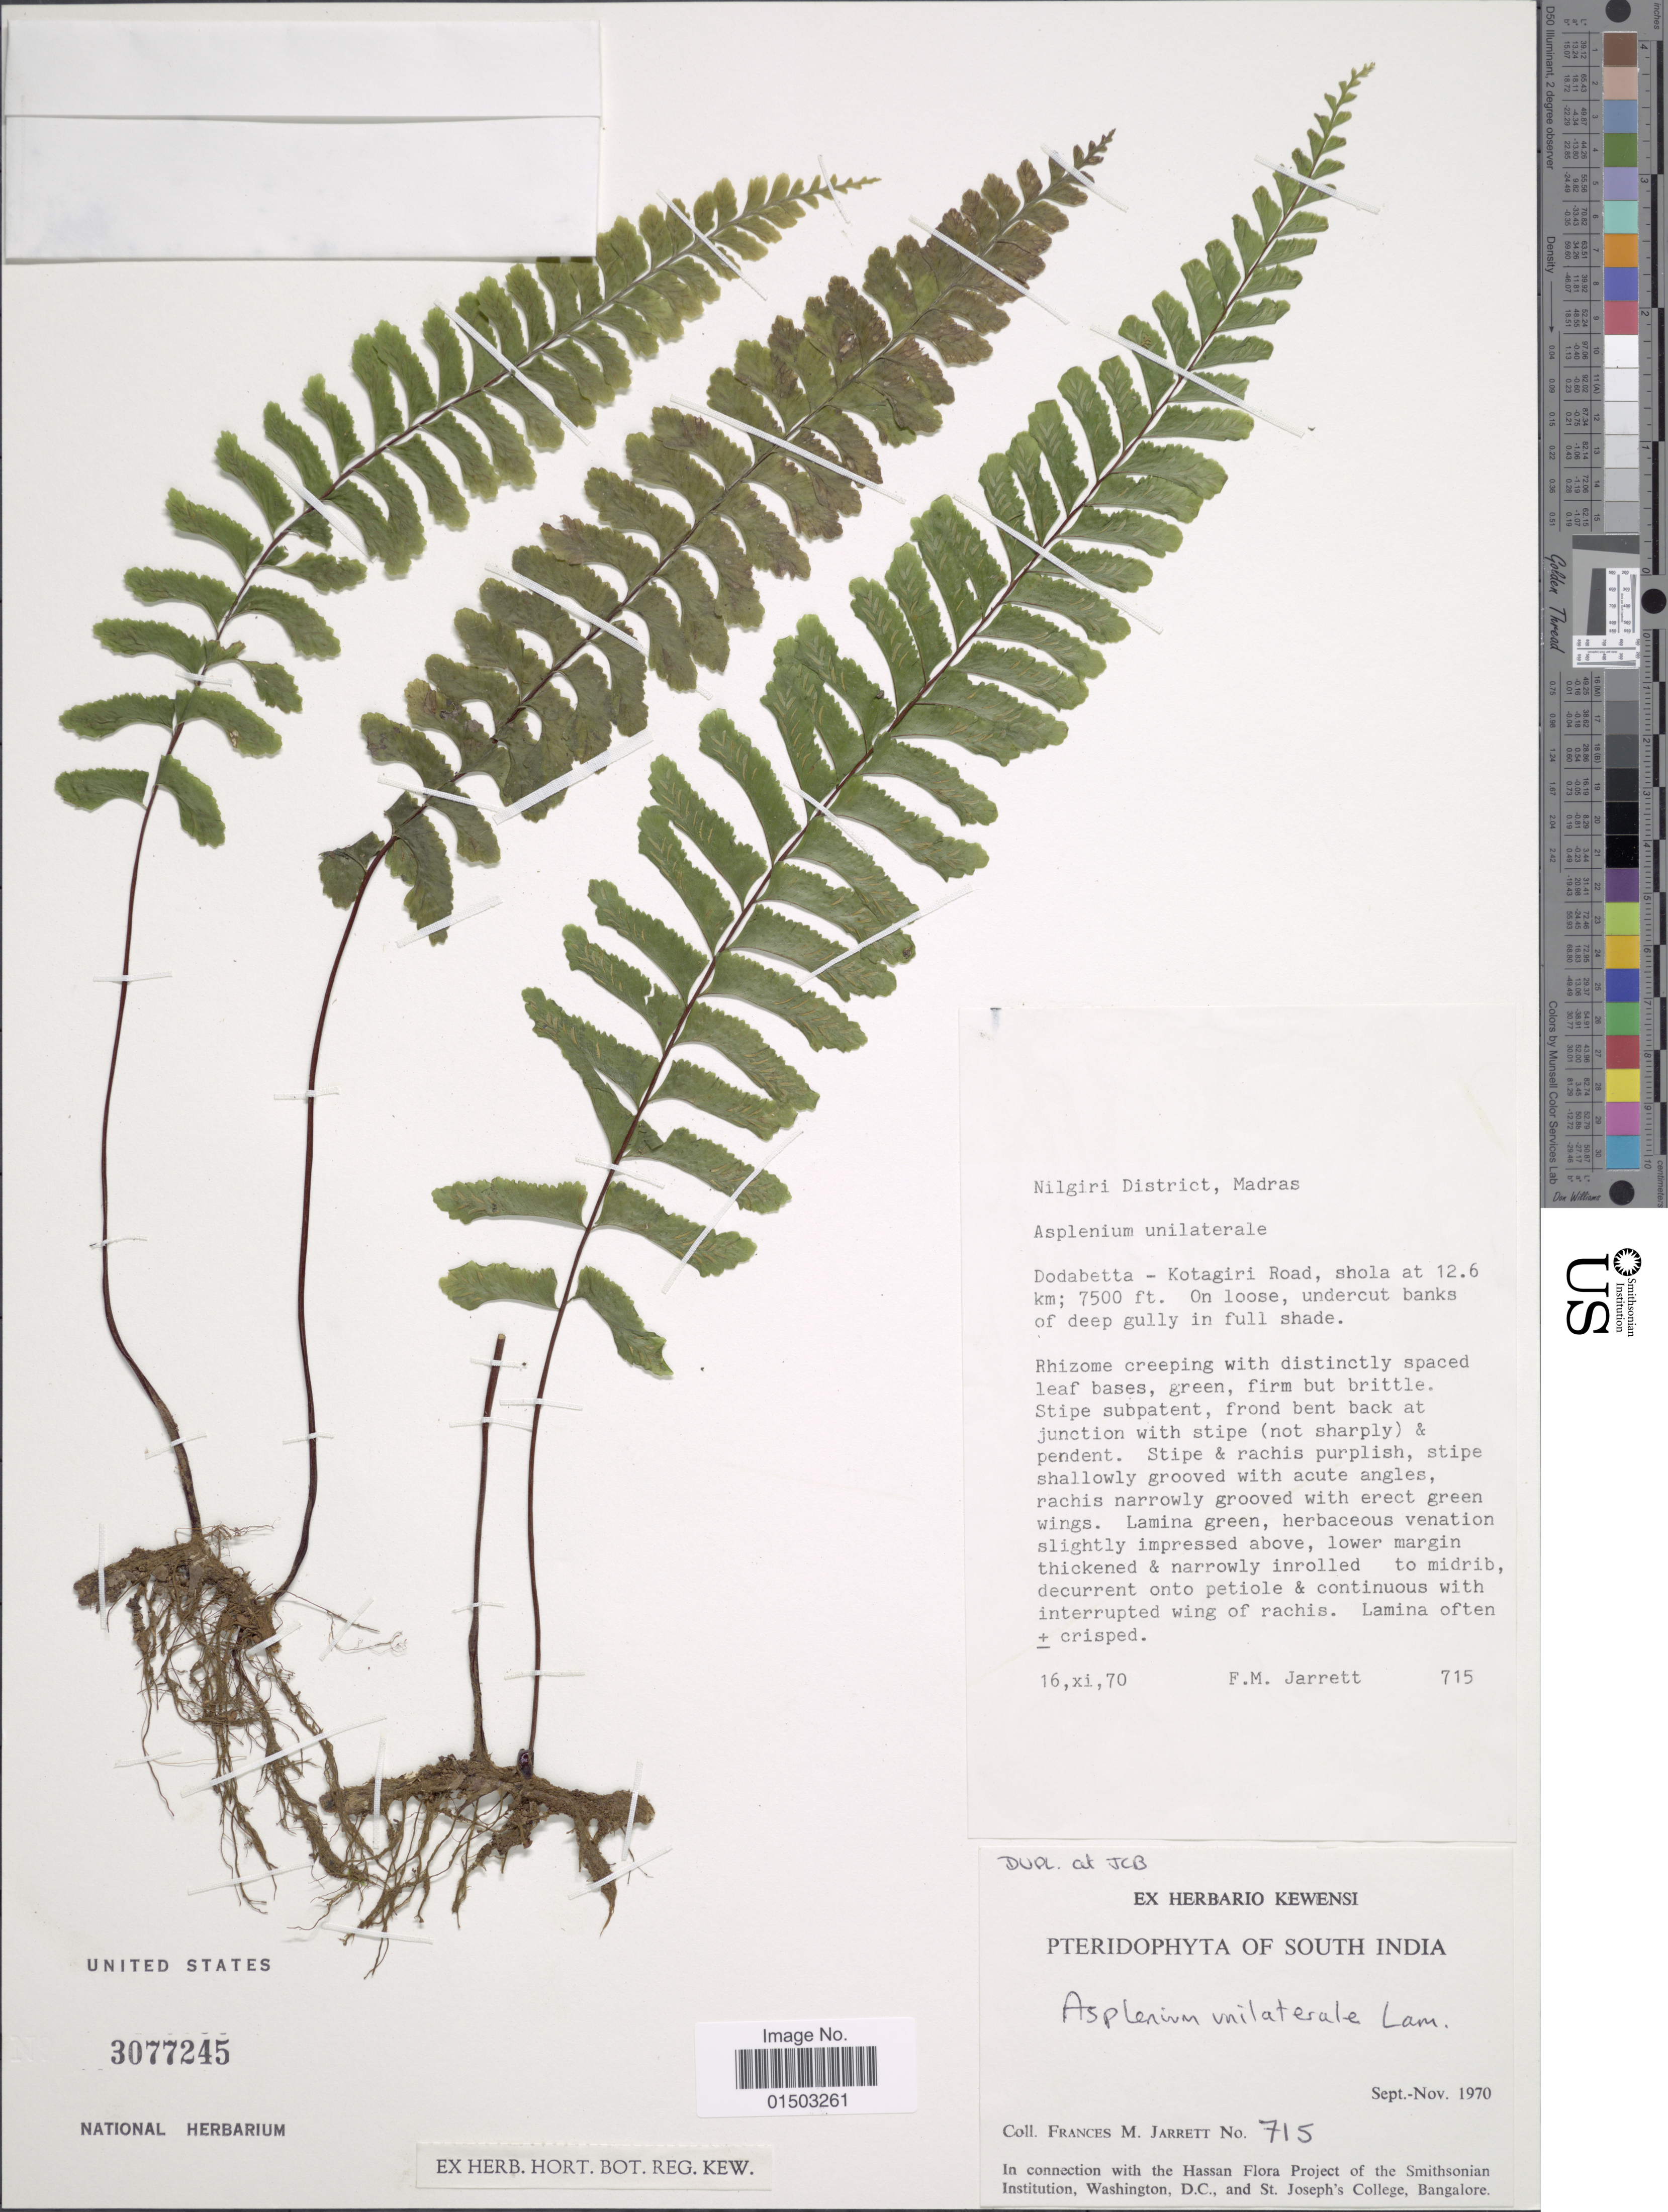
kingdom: Plantae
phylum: Tracheophyta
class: Polypodiopsida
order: Polypodiales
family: Aspleniaceae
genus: Hymenasplenium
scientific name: Hymenasplenium unilaterale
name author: (Lam.) Hayata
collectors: F. M. Jarrett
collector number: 715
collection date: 1970-11-16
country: India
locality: Nilgiri District, Madras. Dodabetta - Kotagiri Road, shola at 12.6 km. South India.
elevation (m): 2286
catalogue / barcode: US 3077245